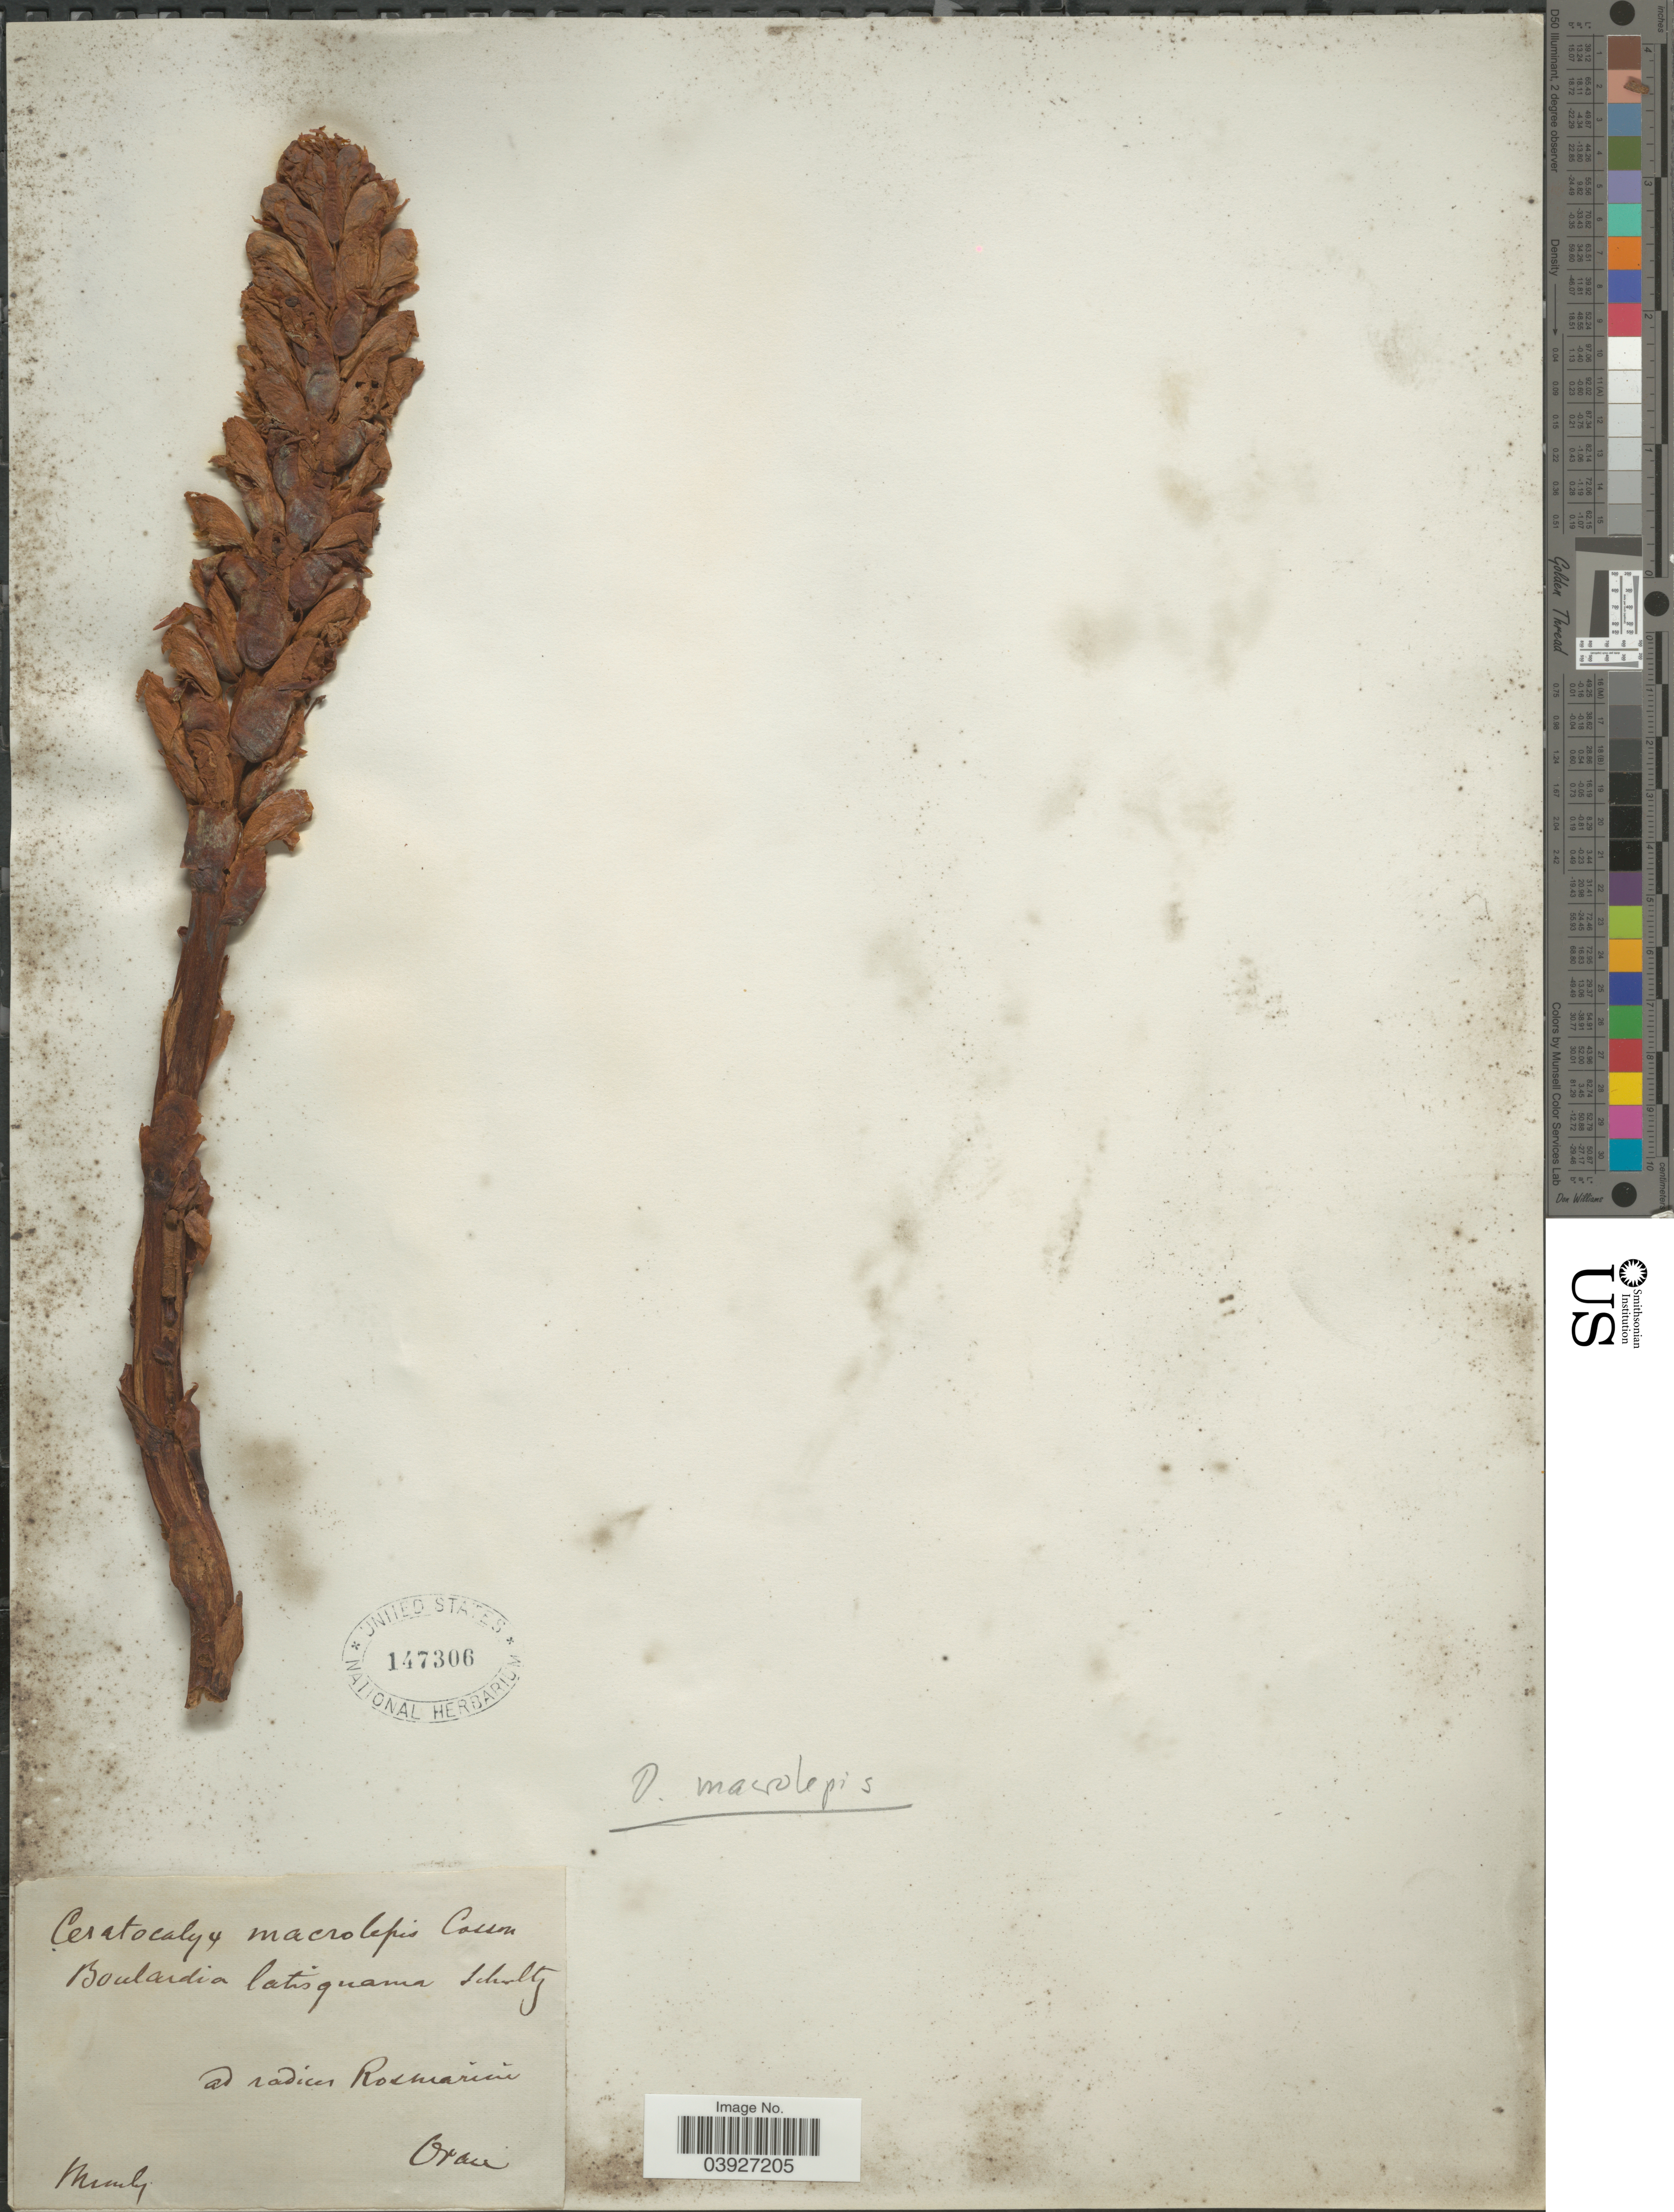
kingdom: Plantae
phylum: Tracheophyta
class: Magnoliopsida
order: Lamiales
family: Orobanchaceae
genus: Orobanche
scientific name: Orobanche macrolepis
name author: Pomel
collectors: G. Munby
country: Algeria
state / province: Oran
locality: Ad radices Rosmariini, Oran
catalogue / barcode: US 147306